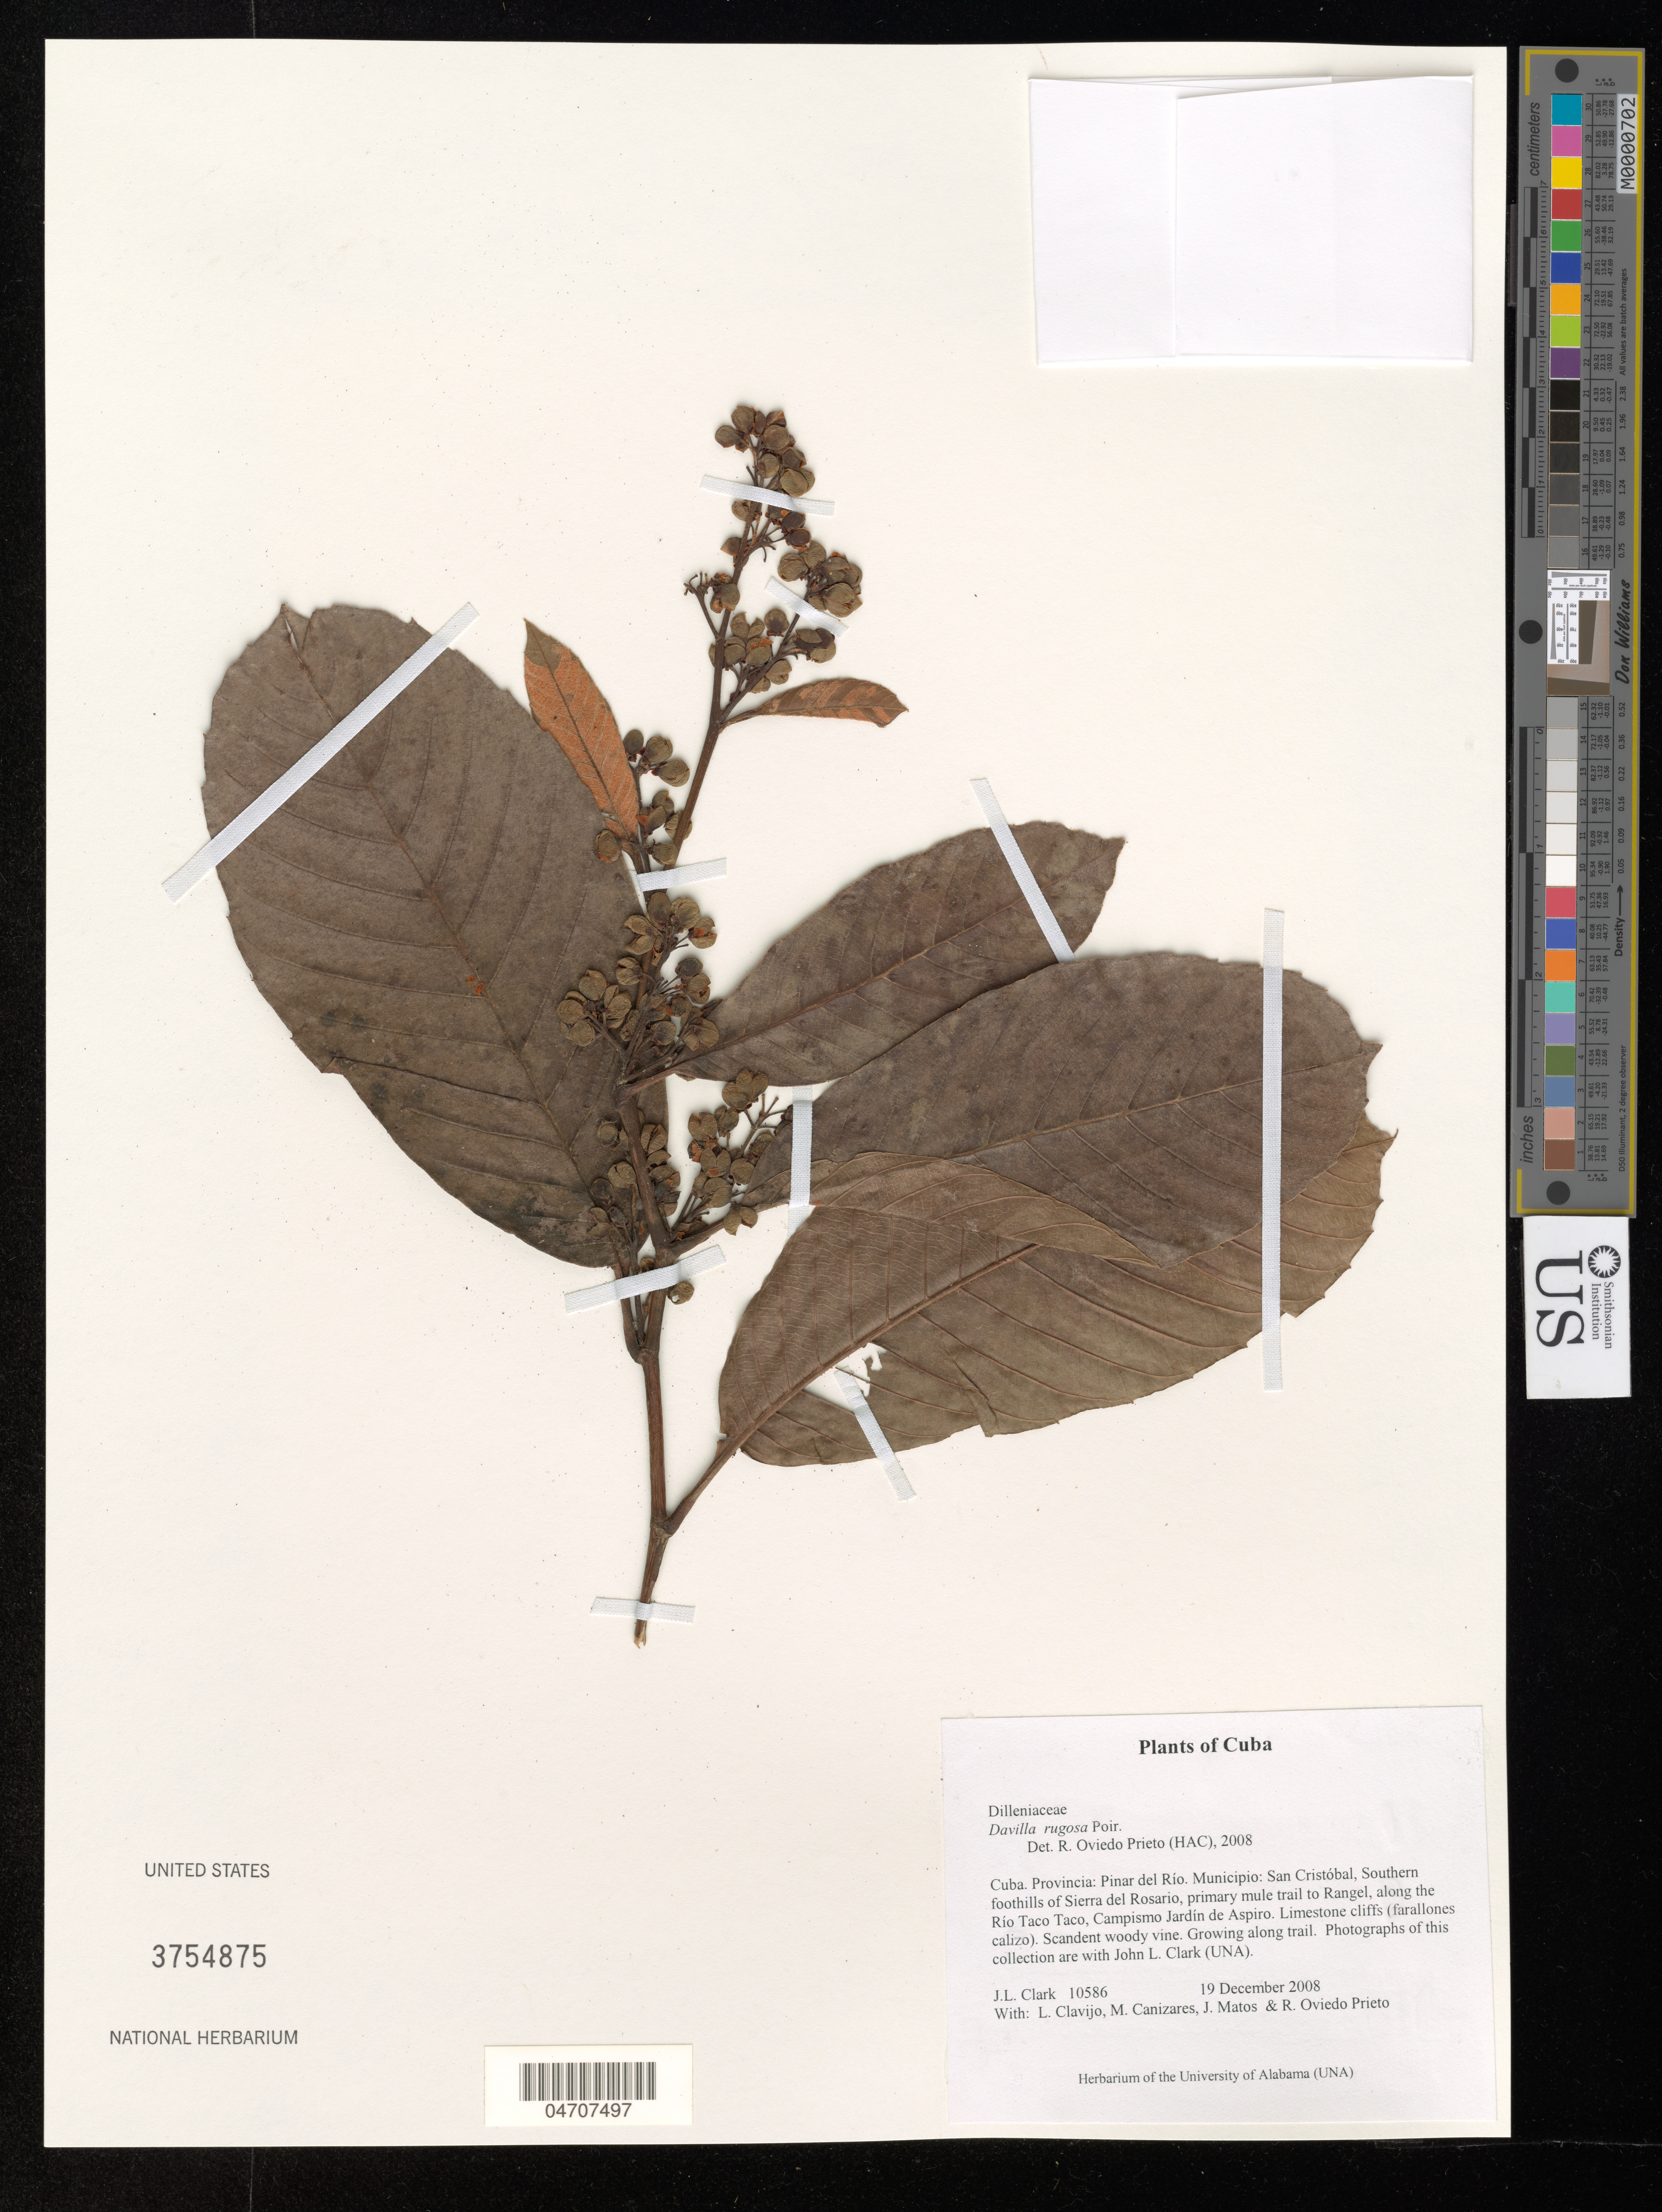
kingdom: Plantae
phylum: Tracheophyta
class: Magnoliopsida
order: Dilleniales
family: Dilleniaceae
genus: Davilla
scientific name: Davilla rugosa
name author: Poir.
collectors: J. L. Clark, L. Clavijo, M. Canizares & J. Matos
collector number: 10586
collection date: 2008-12-19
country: Cuba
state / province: Pinar del Río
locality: Municipio: San Cristóbal, Southern foothils of Sierra del Rosario, primary mule trail to Rangel, along the Río Taco Taco, Campismo Jardín de Aspiro.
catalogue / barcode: US 3754875